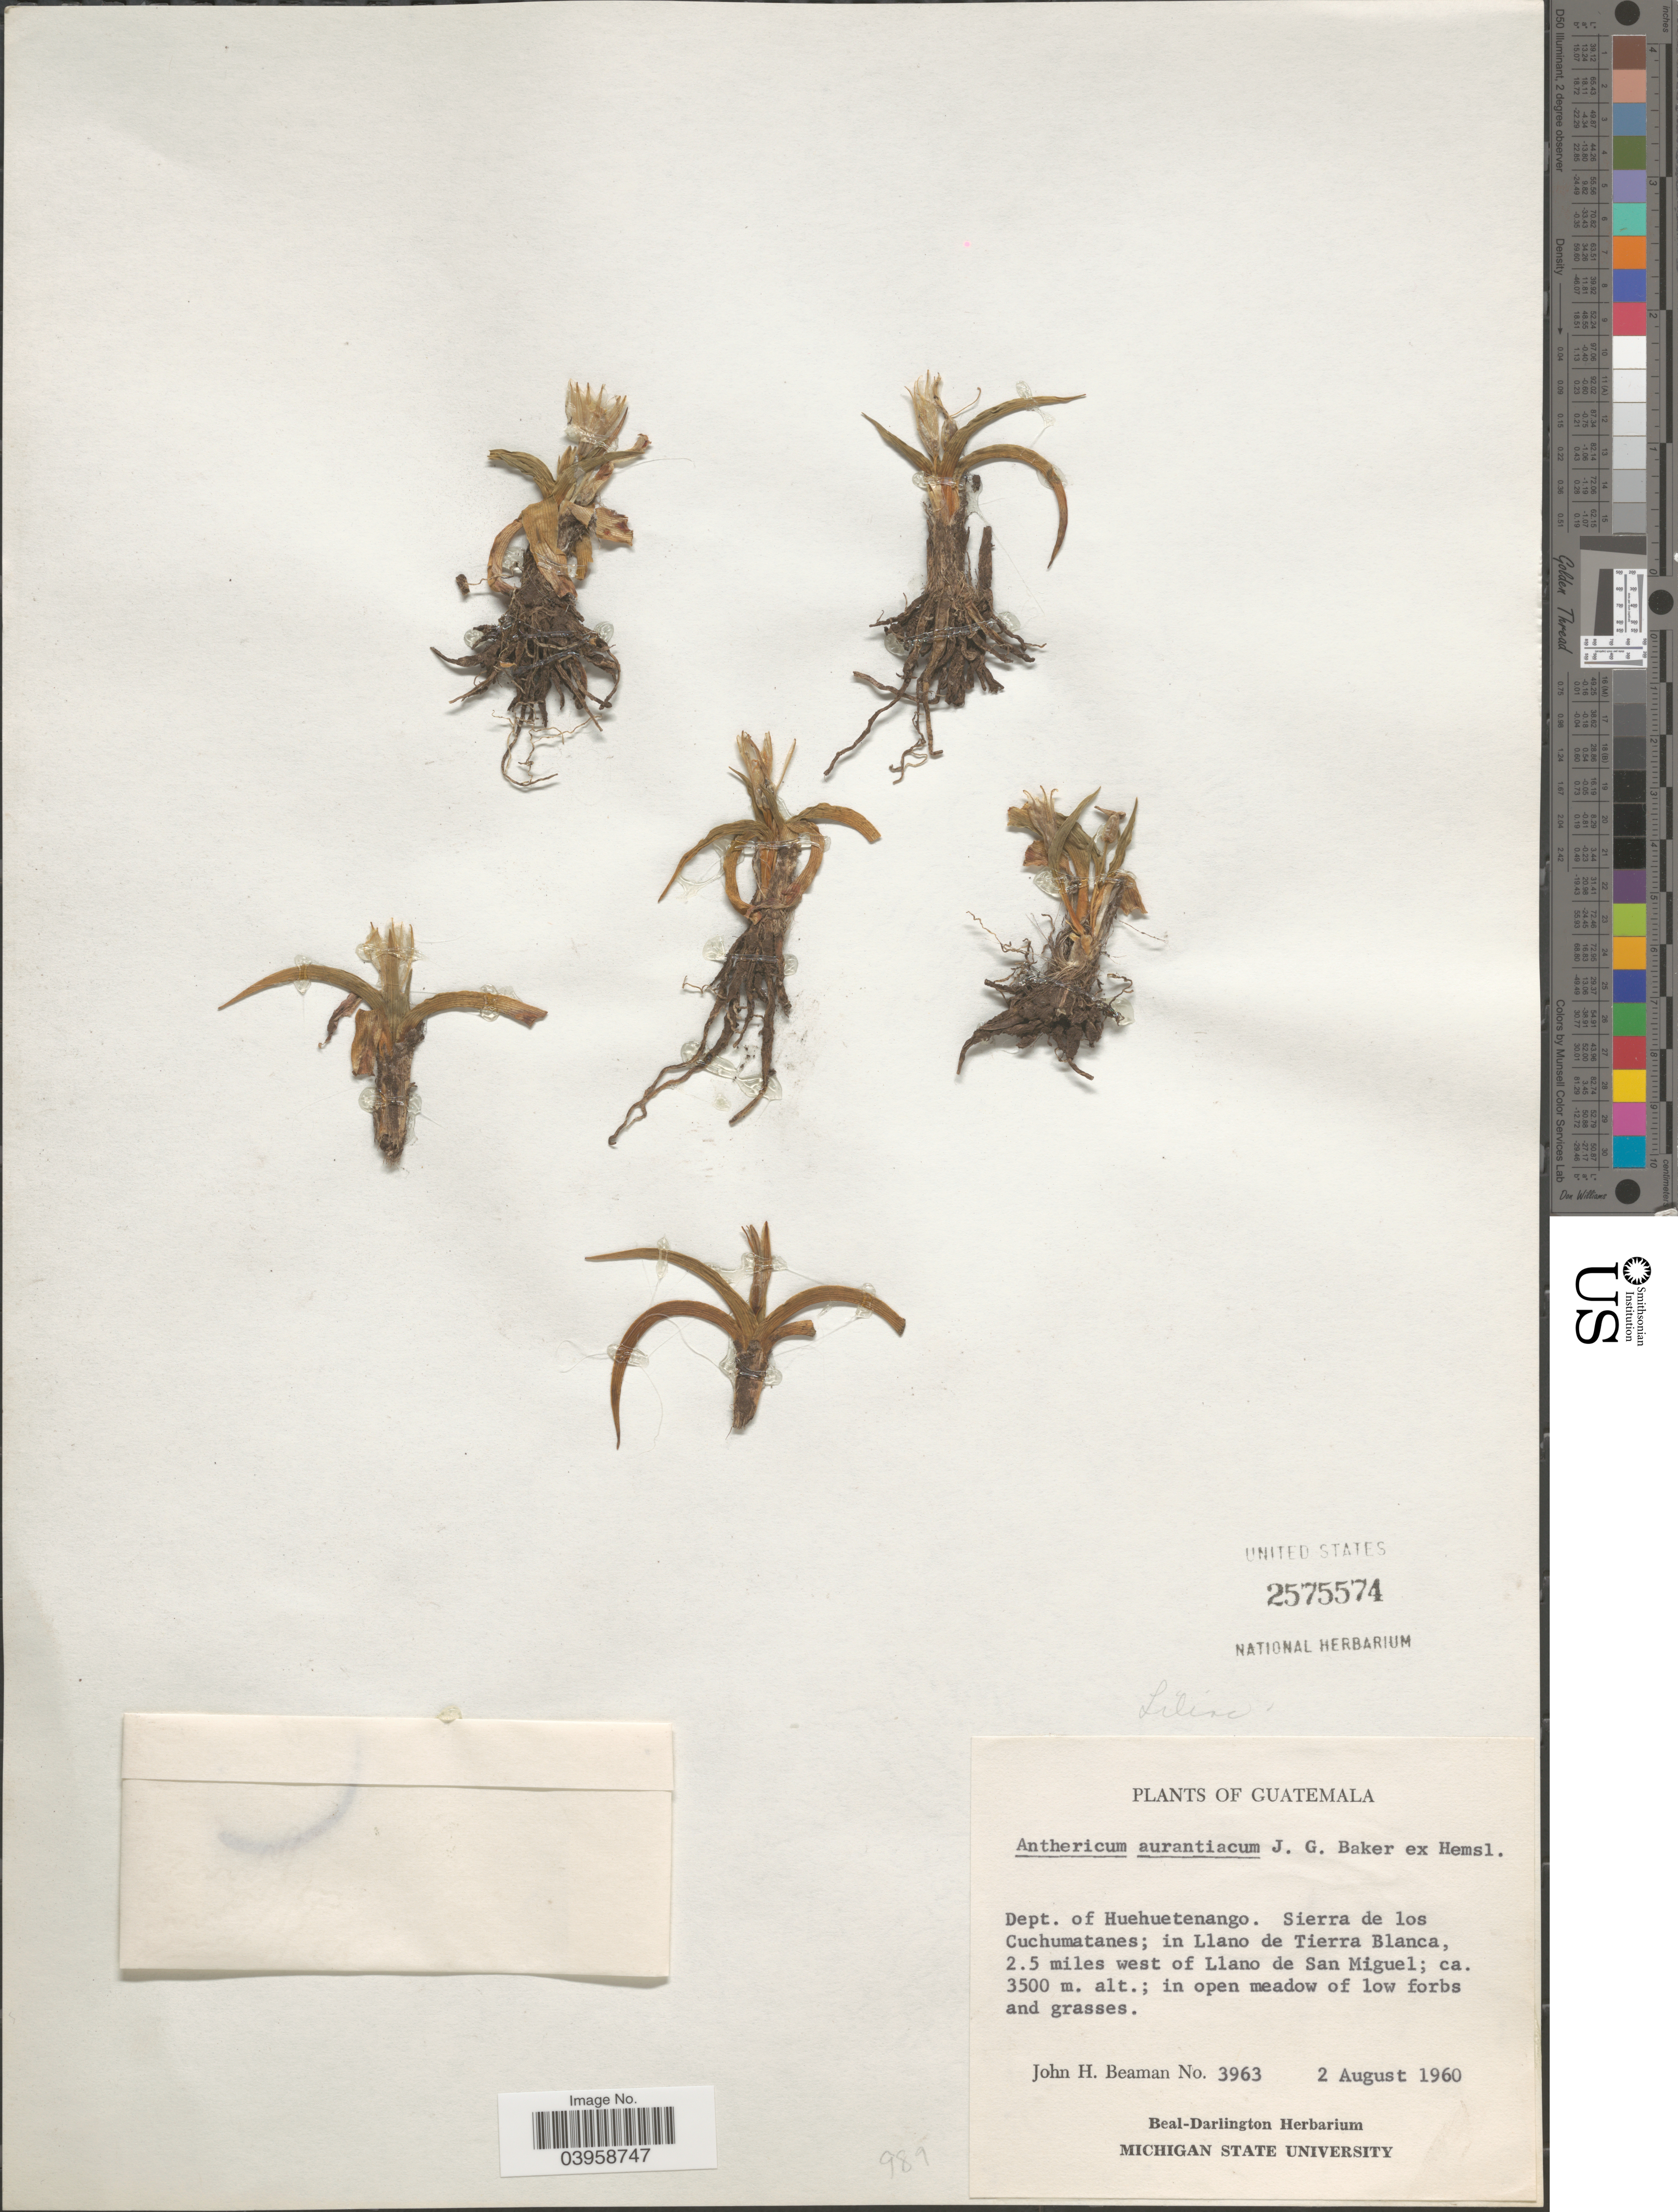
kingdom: Plantae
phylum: Tracheophyta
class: Liliopsida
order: Asparagales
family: Asparagaceae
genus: Anthericum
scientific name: Anthericum aurantiacum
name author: Baker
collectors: J. H. Beaman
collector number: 3963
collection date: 1960-08-02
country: Guatemala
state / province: Huehuetenango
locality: Dept. of Huehuetenango. Sierra de los Cuchumatanes; in Llano de Tierra Blanca, 2.5 miles west of Llano de San Miguel.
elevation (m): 3500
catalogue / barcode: US 2575574